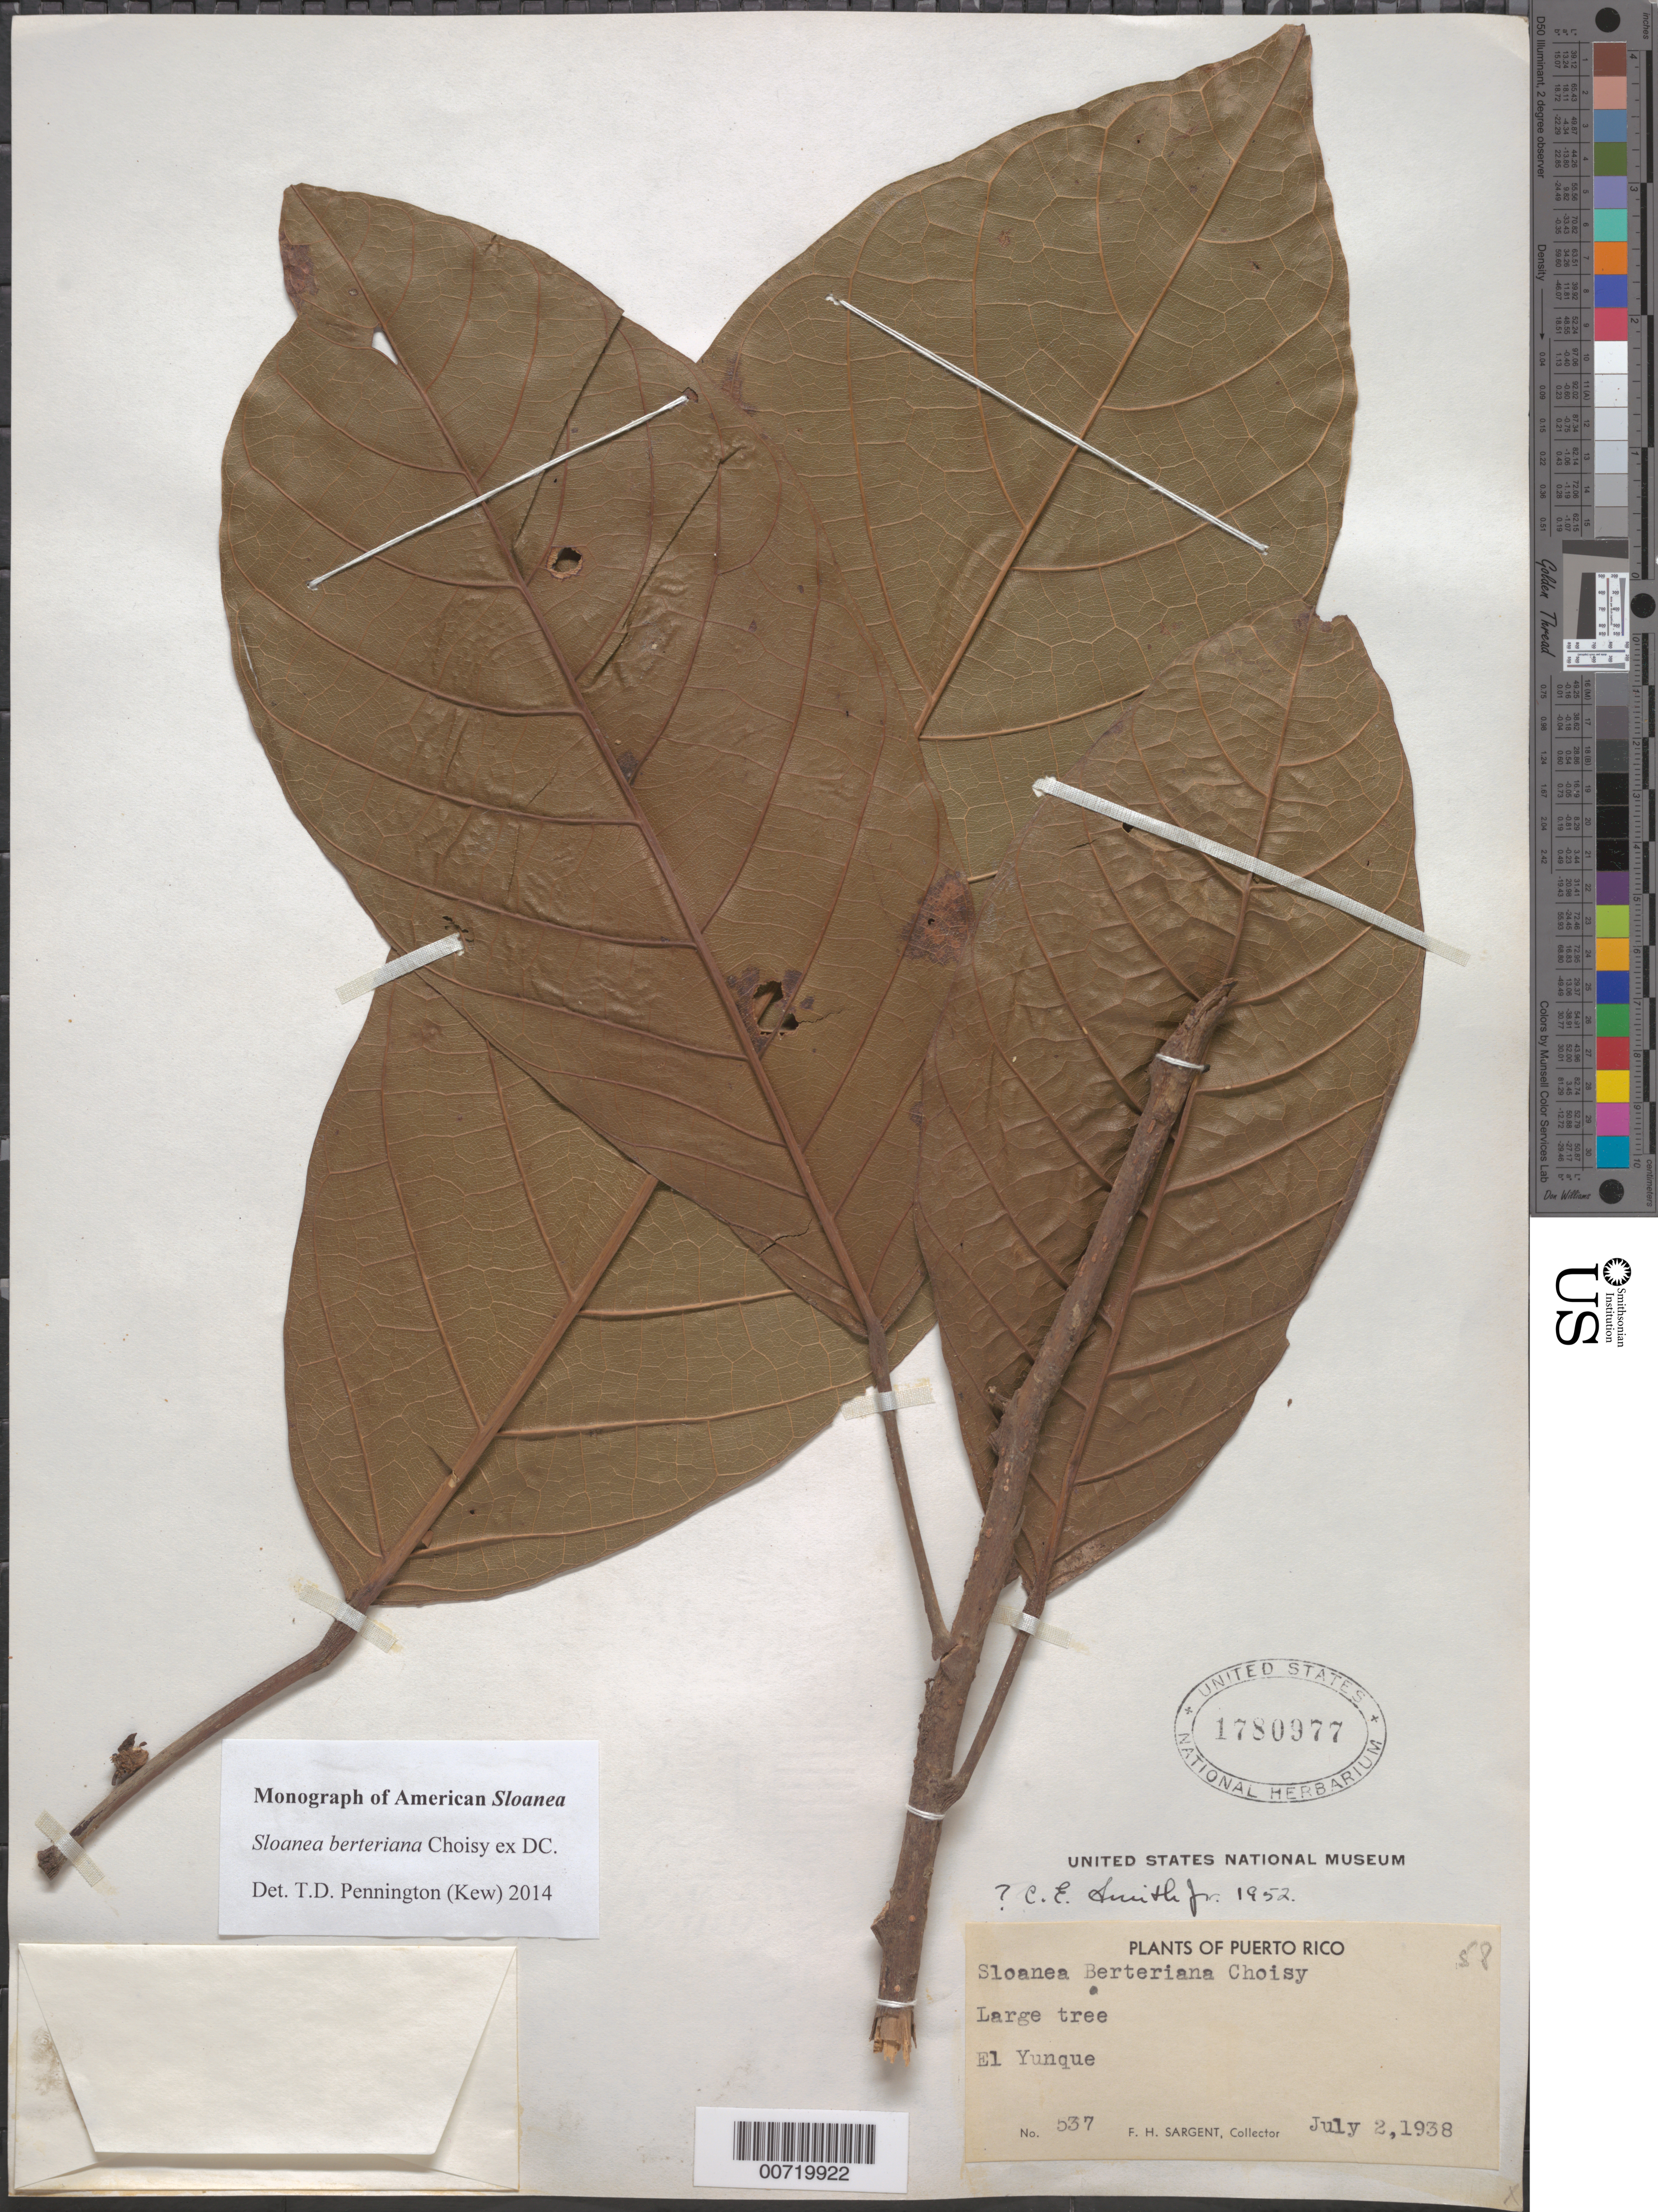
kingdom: Plantae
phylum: Tracheophyta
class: Magnoliopsida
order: Oxalidales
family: Elaeocarpaceae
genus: Sloanea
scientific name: Sloanea berteroana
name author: Choisy ex DC.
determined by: Pennington, T. D., (K)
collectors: F. H. Sargent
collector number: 537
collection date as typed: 02 Jul 1938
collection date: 1938-07-02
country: Puerto Rico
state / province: Río Grande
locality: El Yunque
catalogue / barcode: US 1780977